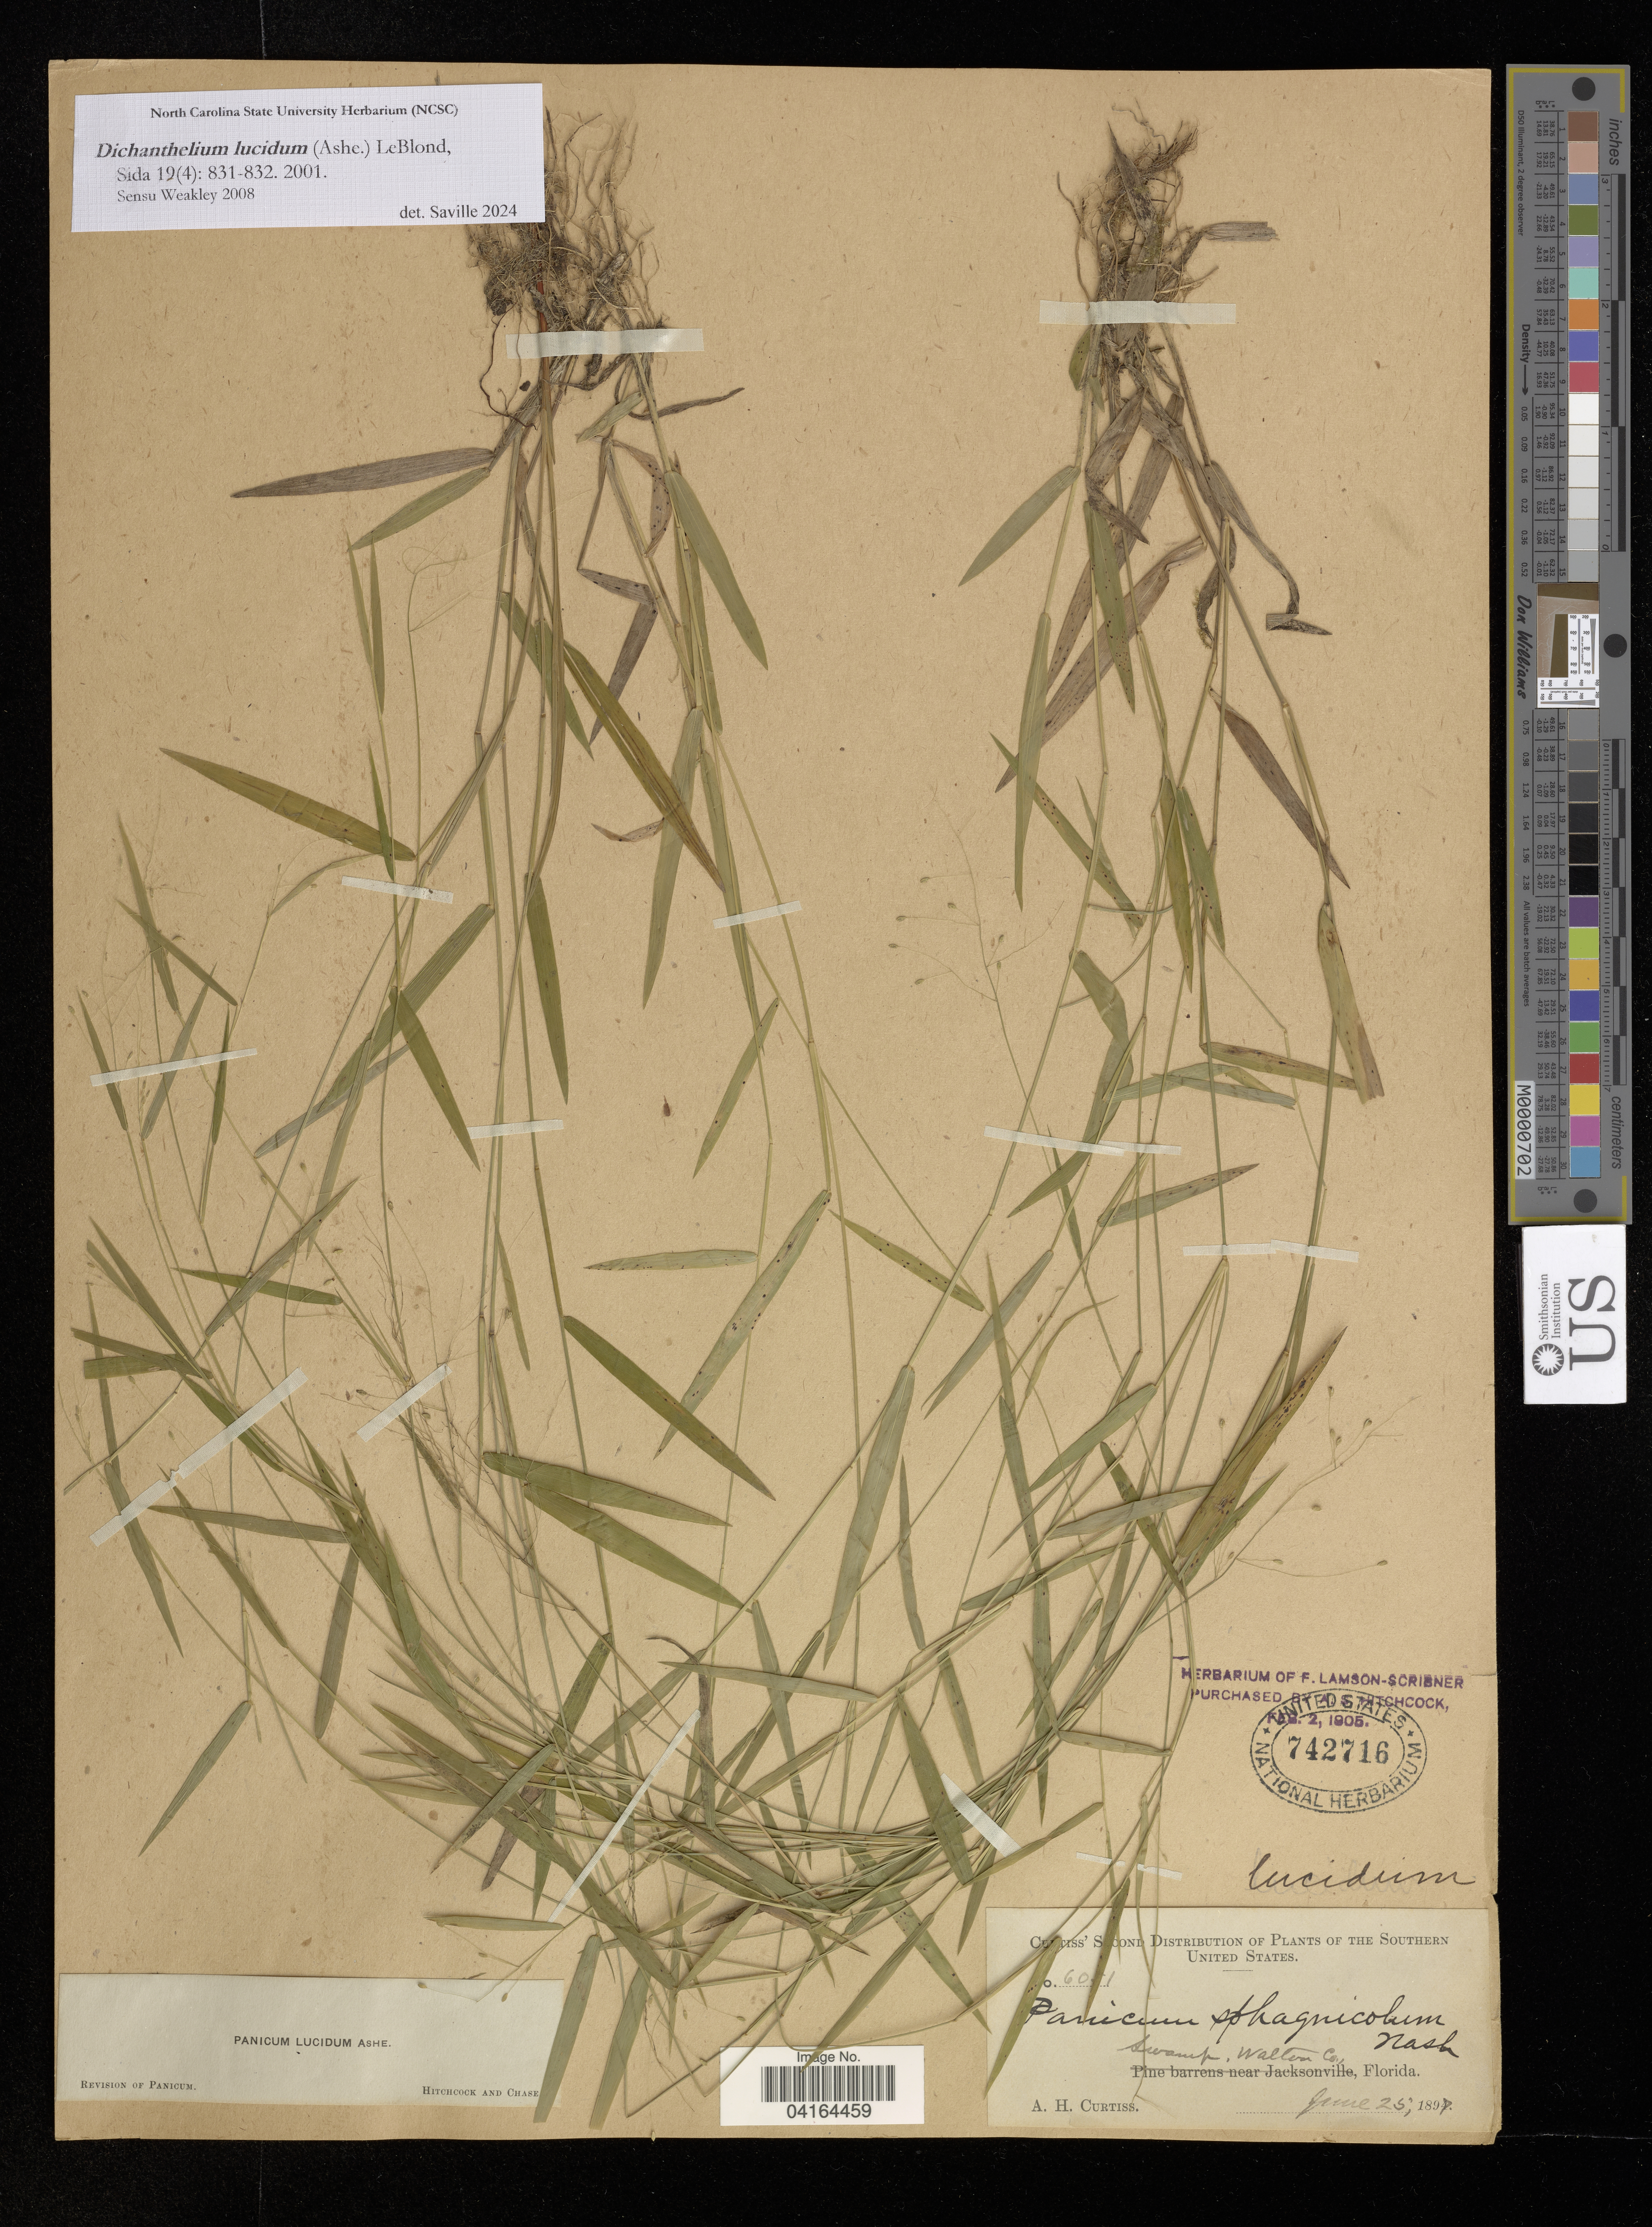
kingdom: Plantae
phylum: Tracheophyta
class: Liliopsida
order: Poales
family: Poaceae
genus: Dichanthelium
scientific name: Dichanthelium lucidum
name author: (Ashe) LeBlond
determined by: Saville, A. C., (NCSC), North Carolina State University (UNITED STATES)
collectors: A. H. Curtiss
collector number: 6051*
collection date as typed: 1897 JUN 25?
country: United States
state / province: Florida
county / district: Walton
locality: Swamp, Walton Co.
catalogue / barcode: US 742716